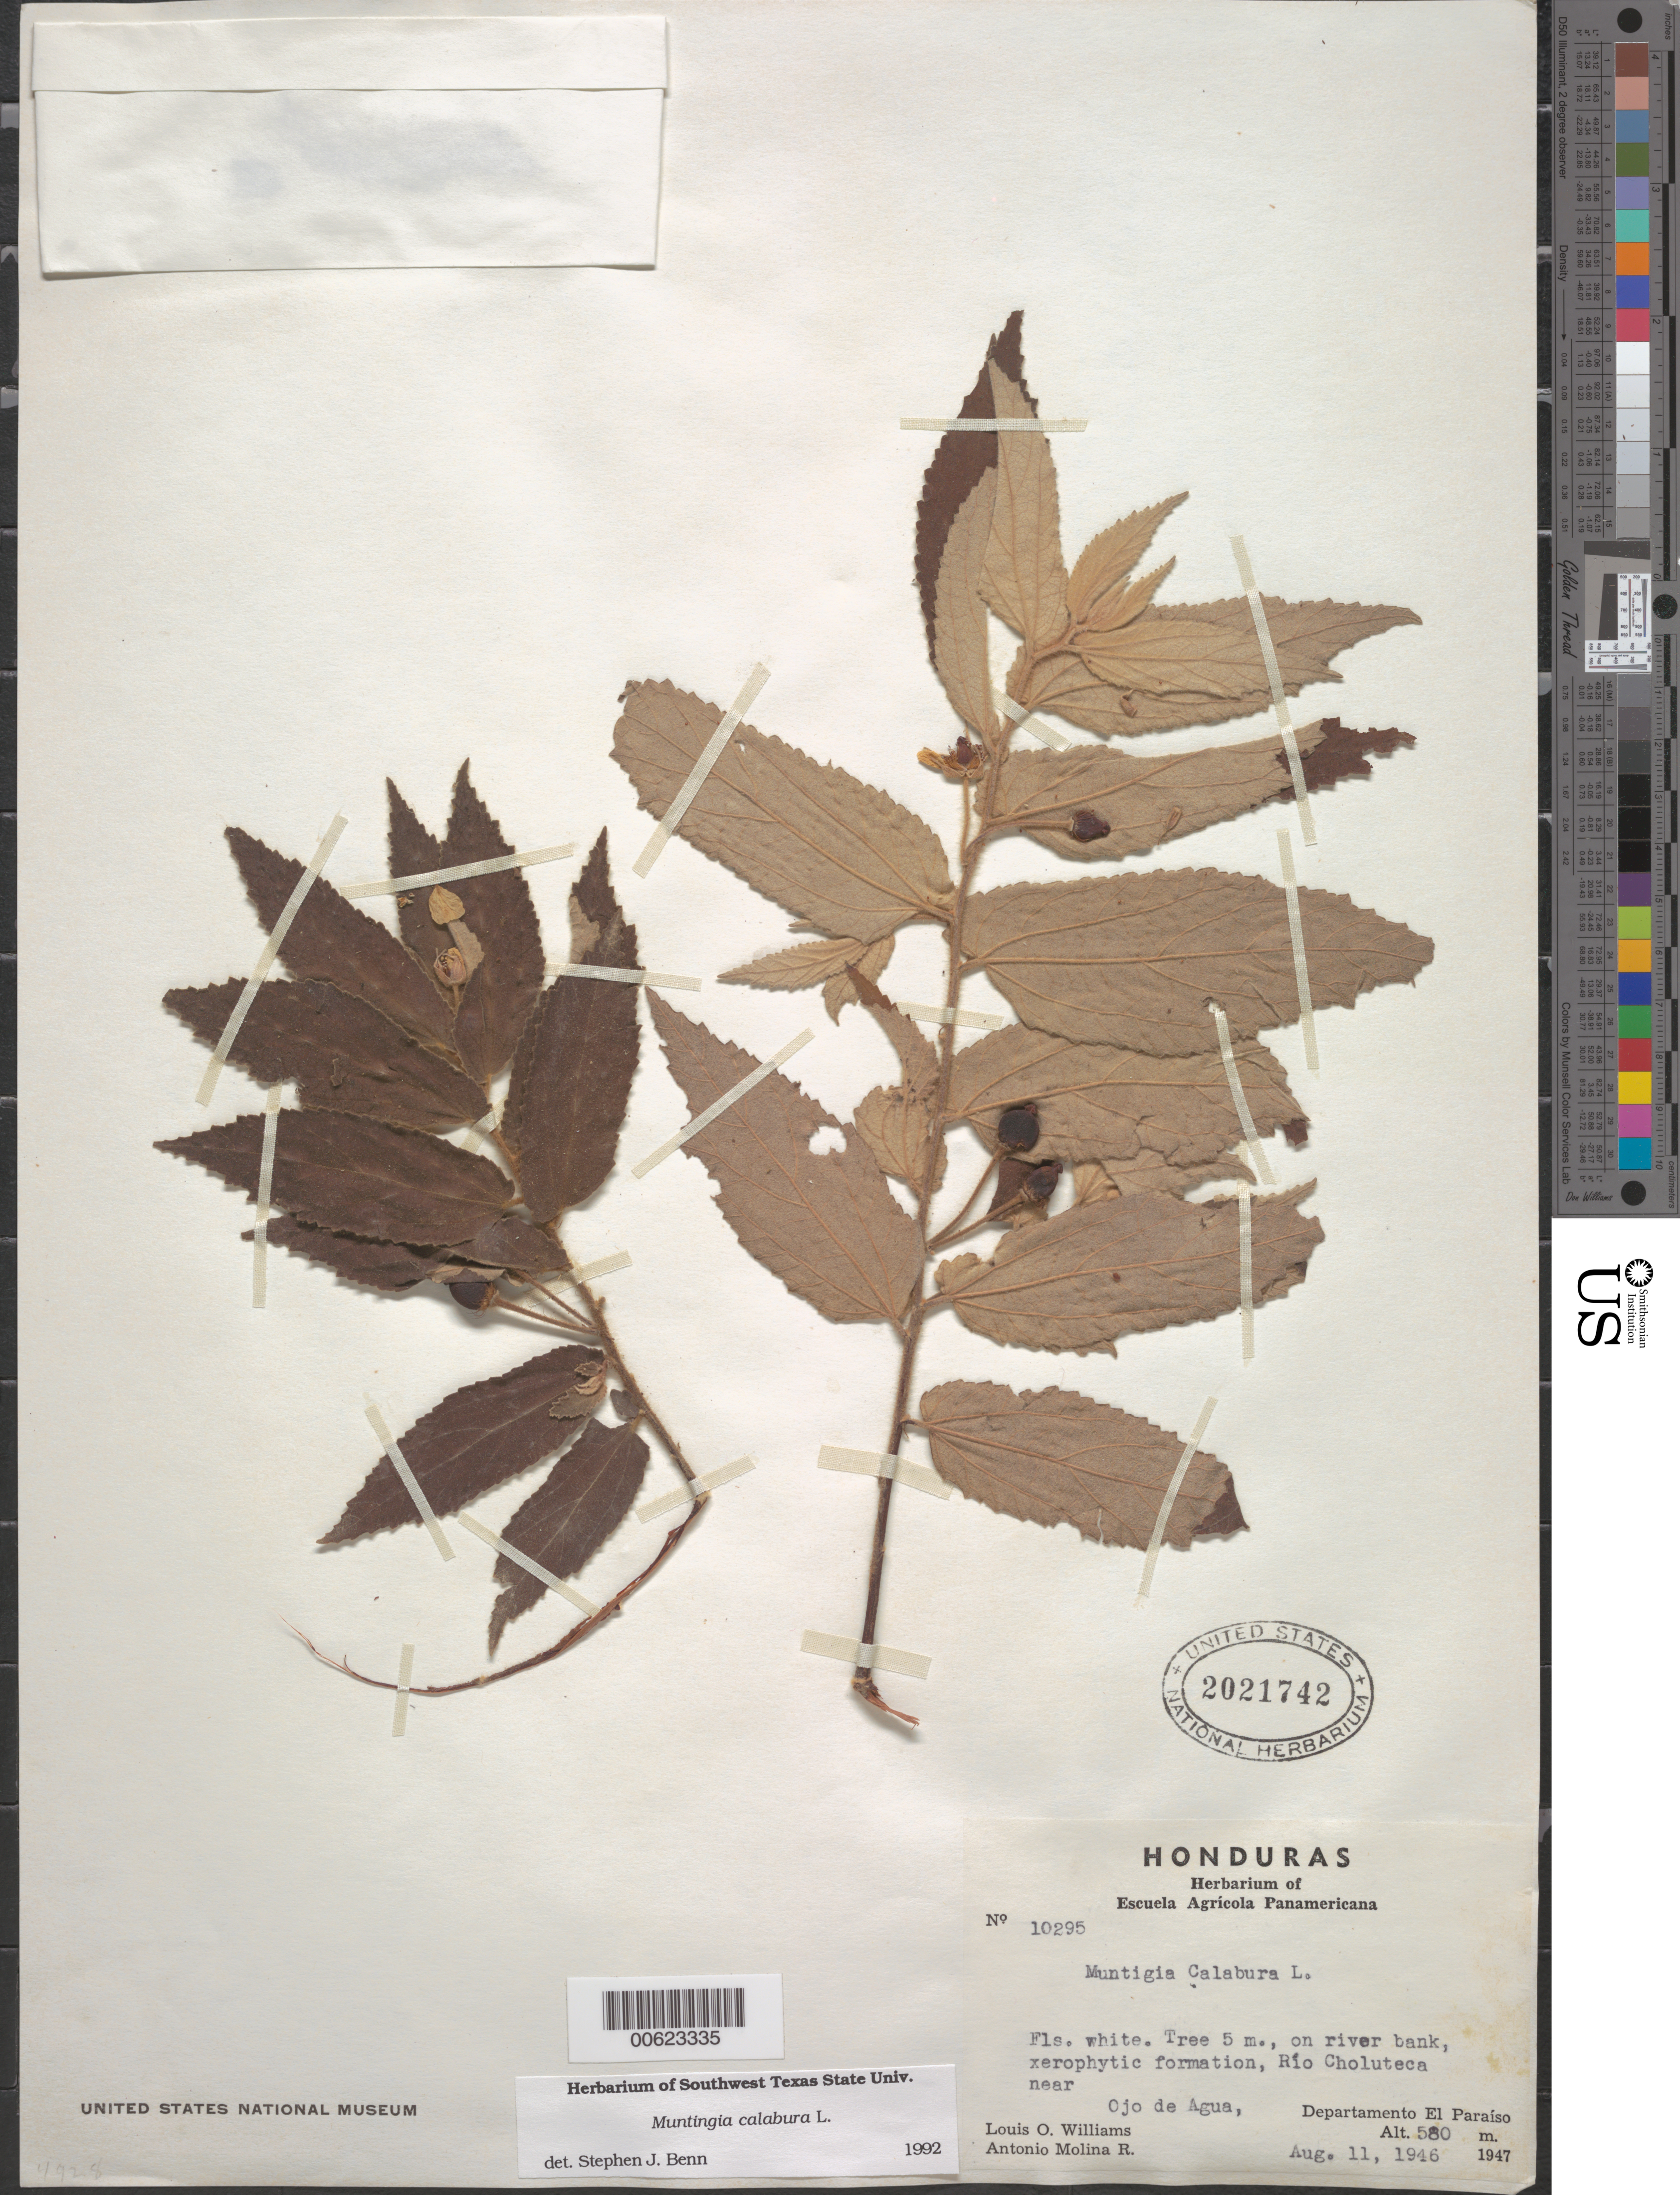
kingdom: Plantae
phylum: Tracheophyta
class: Magnoliopsida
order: Malvales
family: Muntingiaceae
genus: Muntingia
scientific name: Muntingia calabura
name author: L.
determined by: Benn, S. J.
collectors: L. O. Williams & A. Molina R.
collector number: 10295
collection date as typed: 11 Aug 1946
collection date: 1946-08-11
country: Honduras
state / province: El Paraíso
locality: Río Choluteca near Ojo de Agua.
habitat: River bank, xerophytic formation.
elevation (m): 580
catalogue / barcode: US 2021742